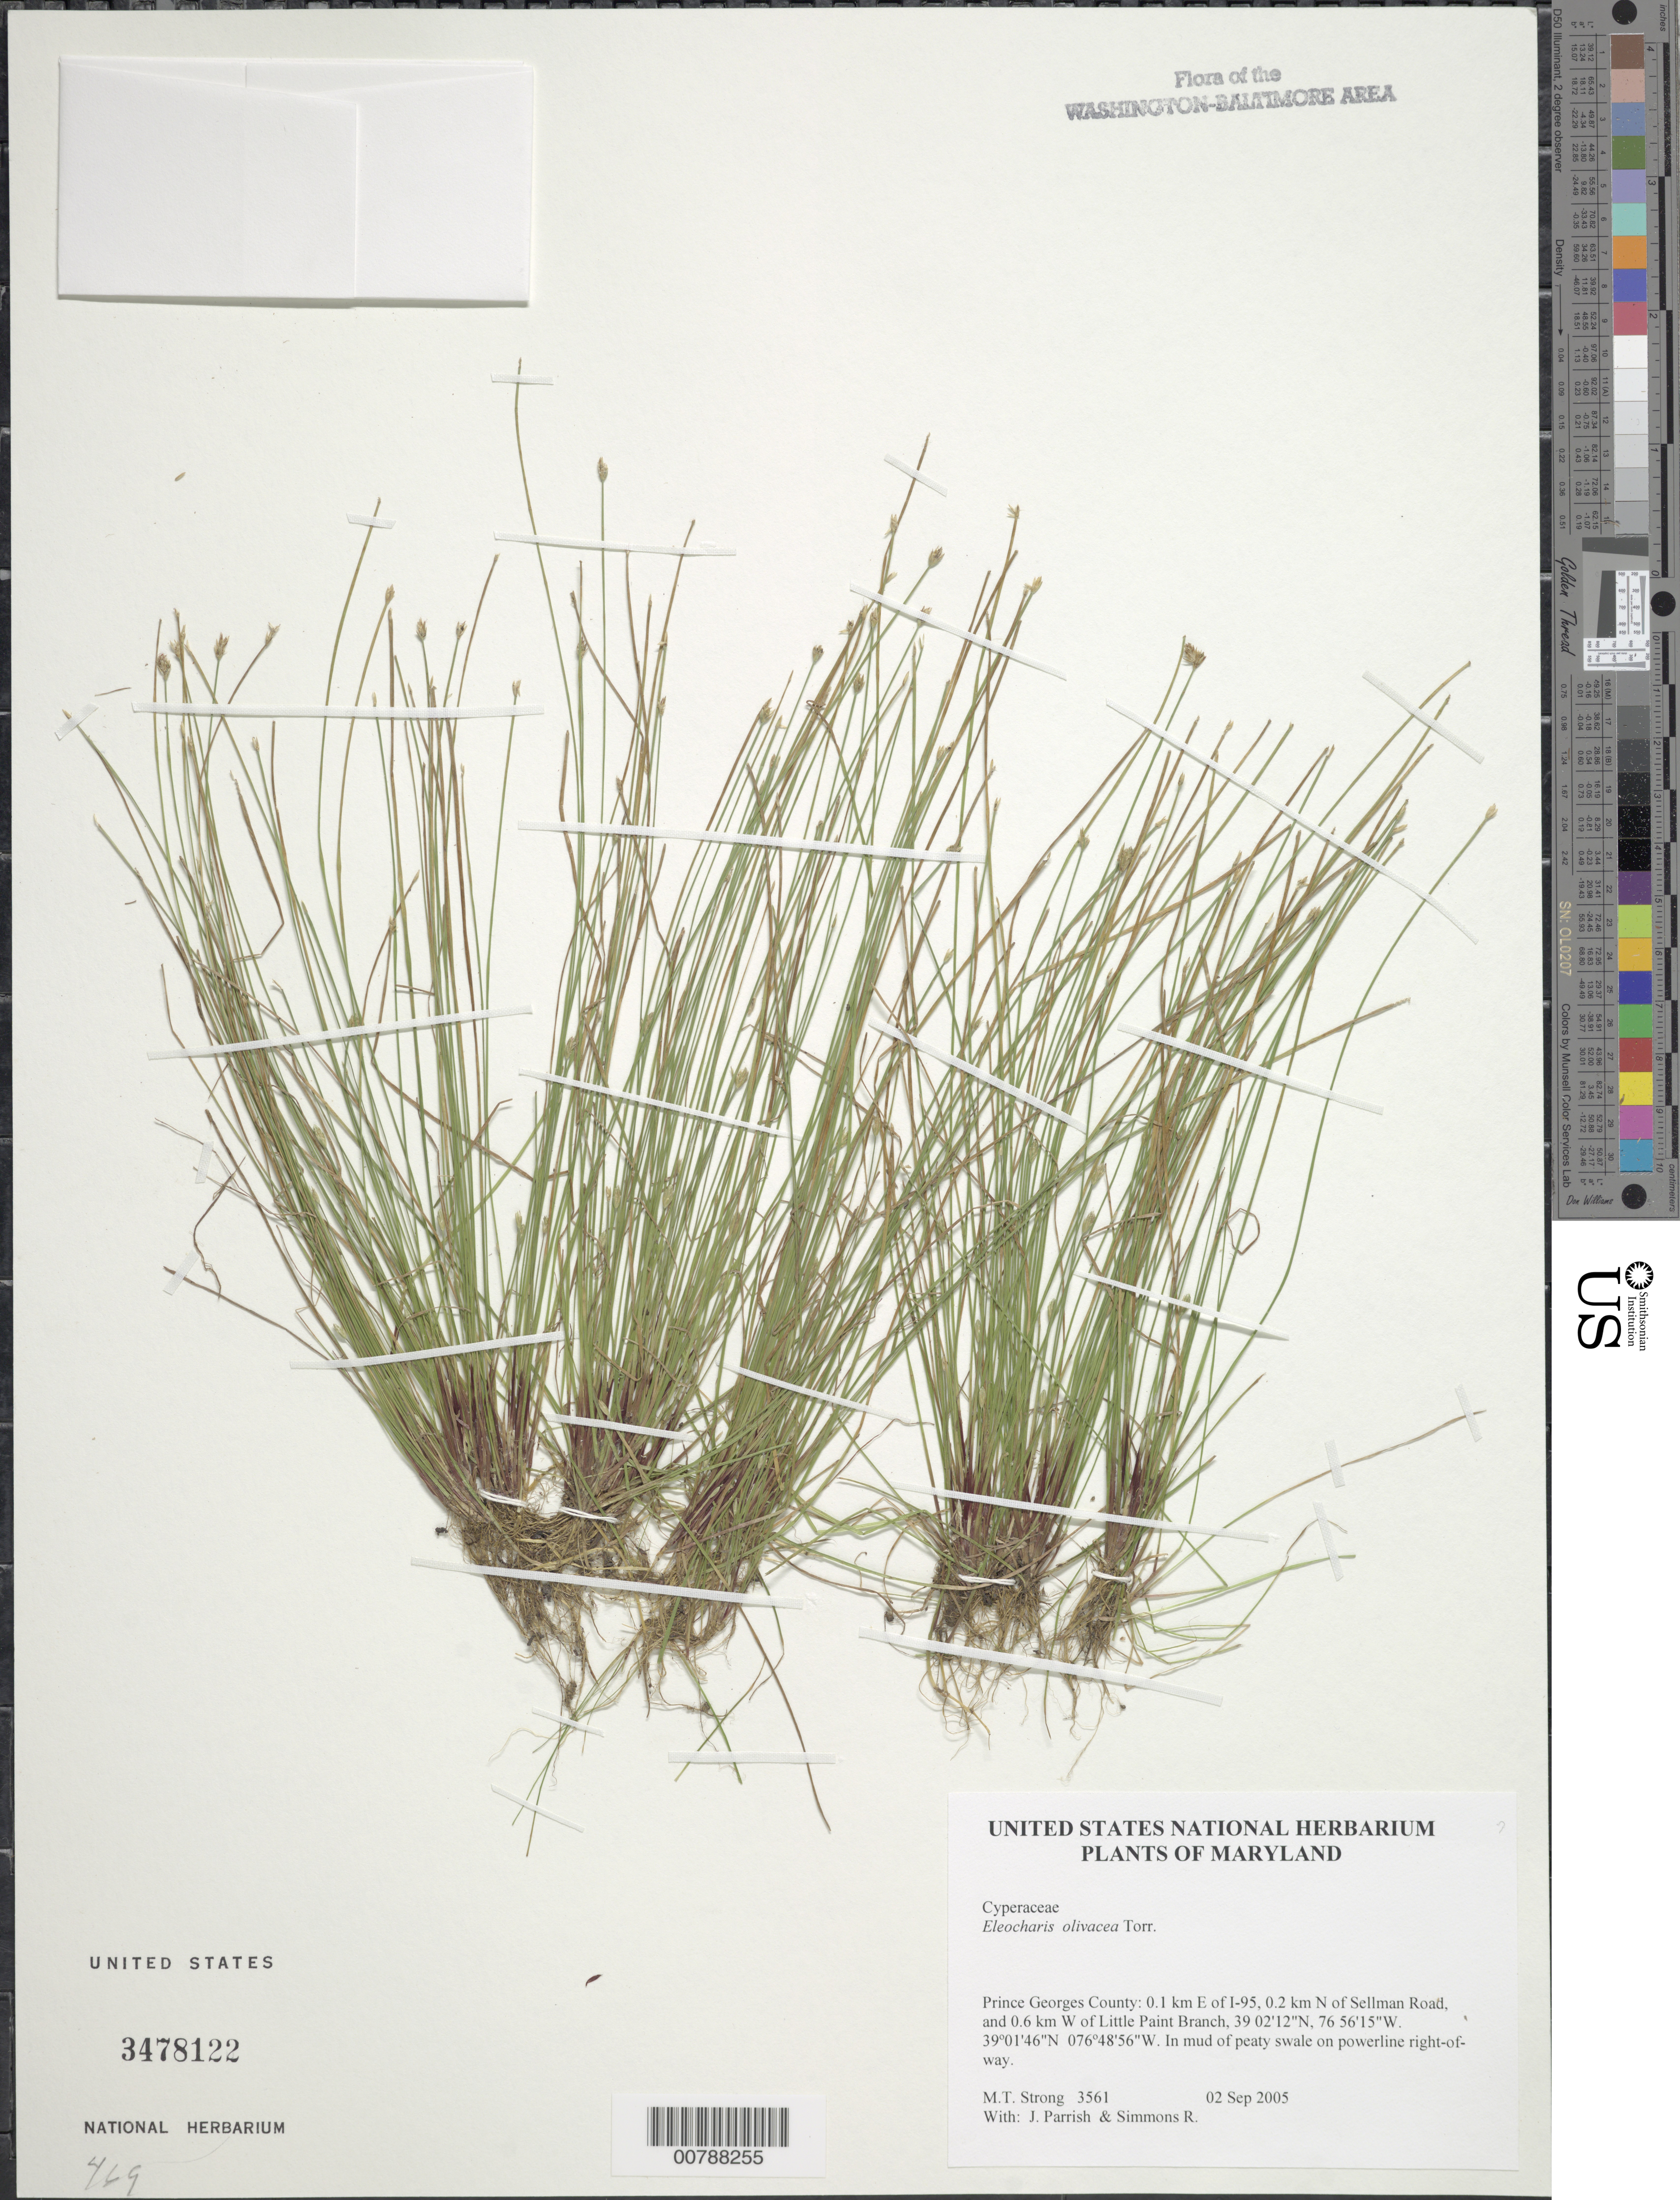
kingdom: Plantae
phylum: Tracheophyta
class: Liliopsida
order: Poales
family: Cyperaceae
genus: Eleocharis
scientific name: Eleocharis olivacea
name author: Torr.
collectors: M. T. Strong, J. Parrish & R. B. Simmons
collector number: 3561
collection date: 2005-09-02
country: United States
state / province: Maryland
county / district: Prince George's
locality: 0.1 km E of I-95, 0.2 km N of Sellman Road, and 0.6 km W of Little Paint Branch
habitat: In sphagnum of peaty swale on powerline right-of-way.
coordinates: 39 02'12"N, 76 56'15"W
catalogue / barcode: US 3478122